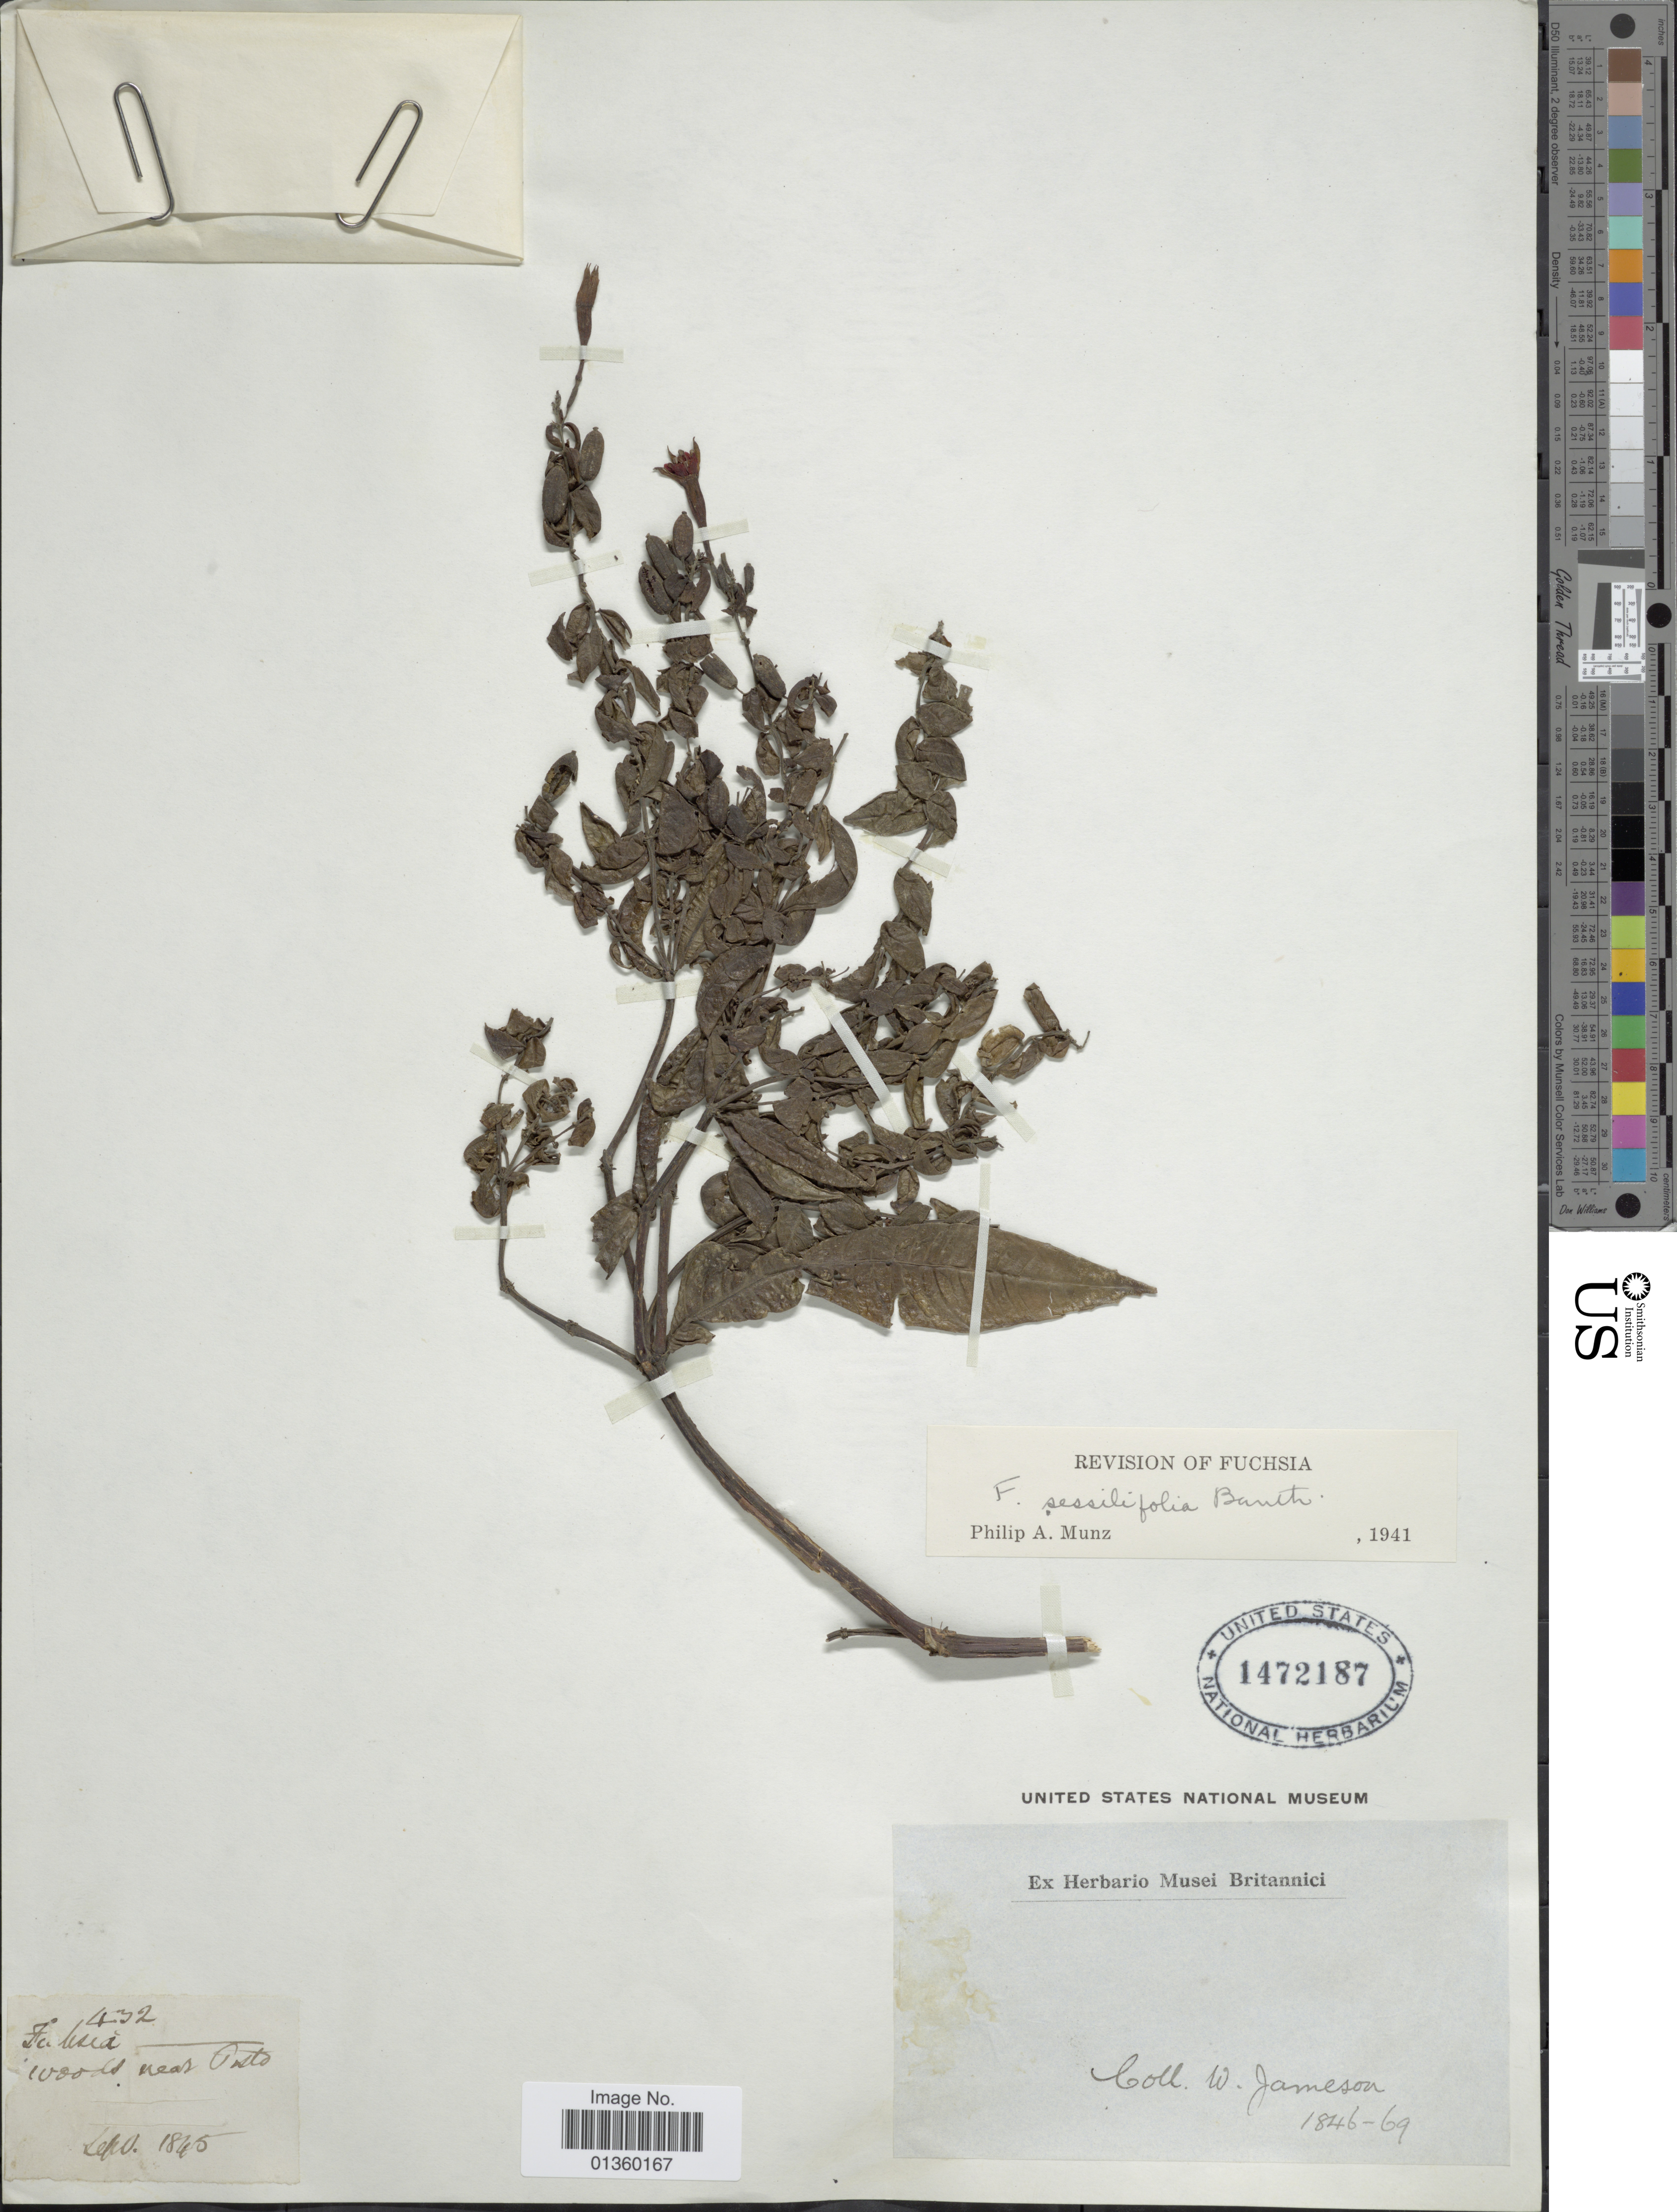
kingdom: Plantae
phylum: Tracheophyta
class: Magnoliopsida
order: Myrtales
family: Onagraceae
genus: Fuchsia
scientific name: Fuchsia sessilifolia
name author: Benth.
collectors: W. Jameson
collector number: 432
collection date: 1845-09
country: Colombia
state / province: Nariño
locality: Woods near Pasto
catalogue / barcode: US 2472187